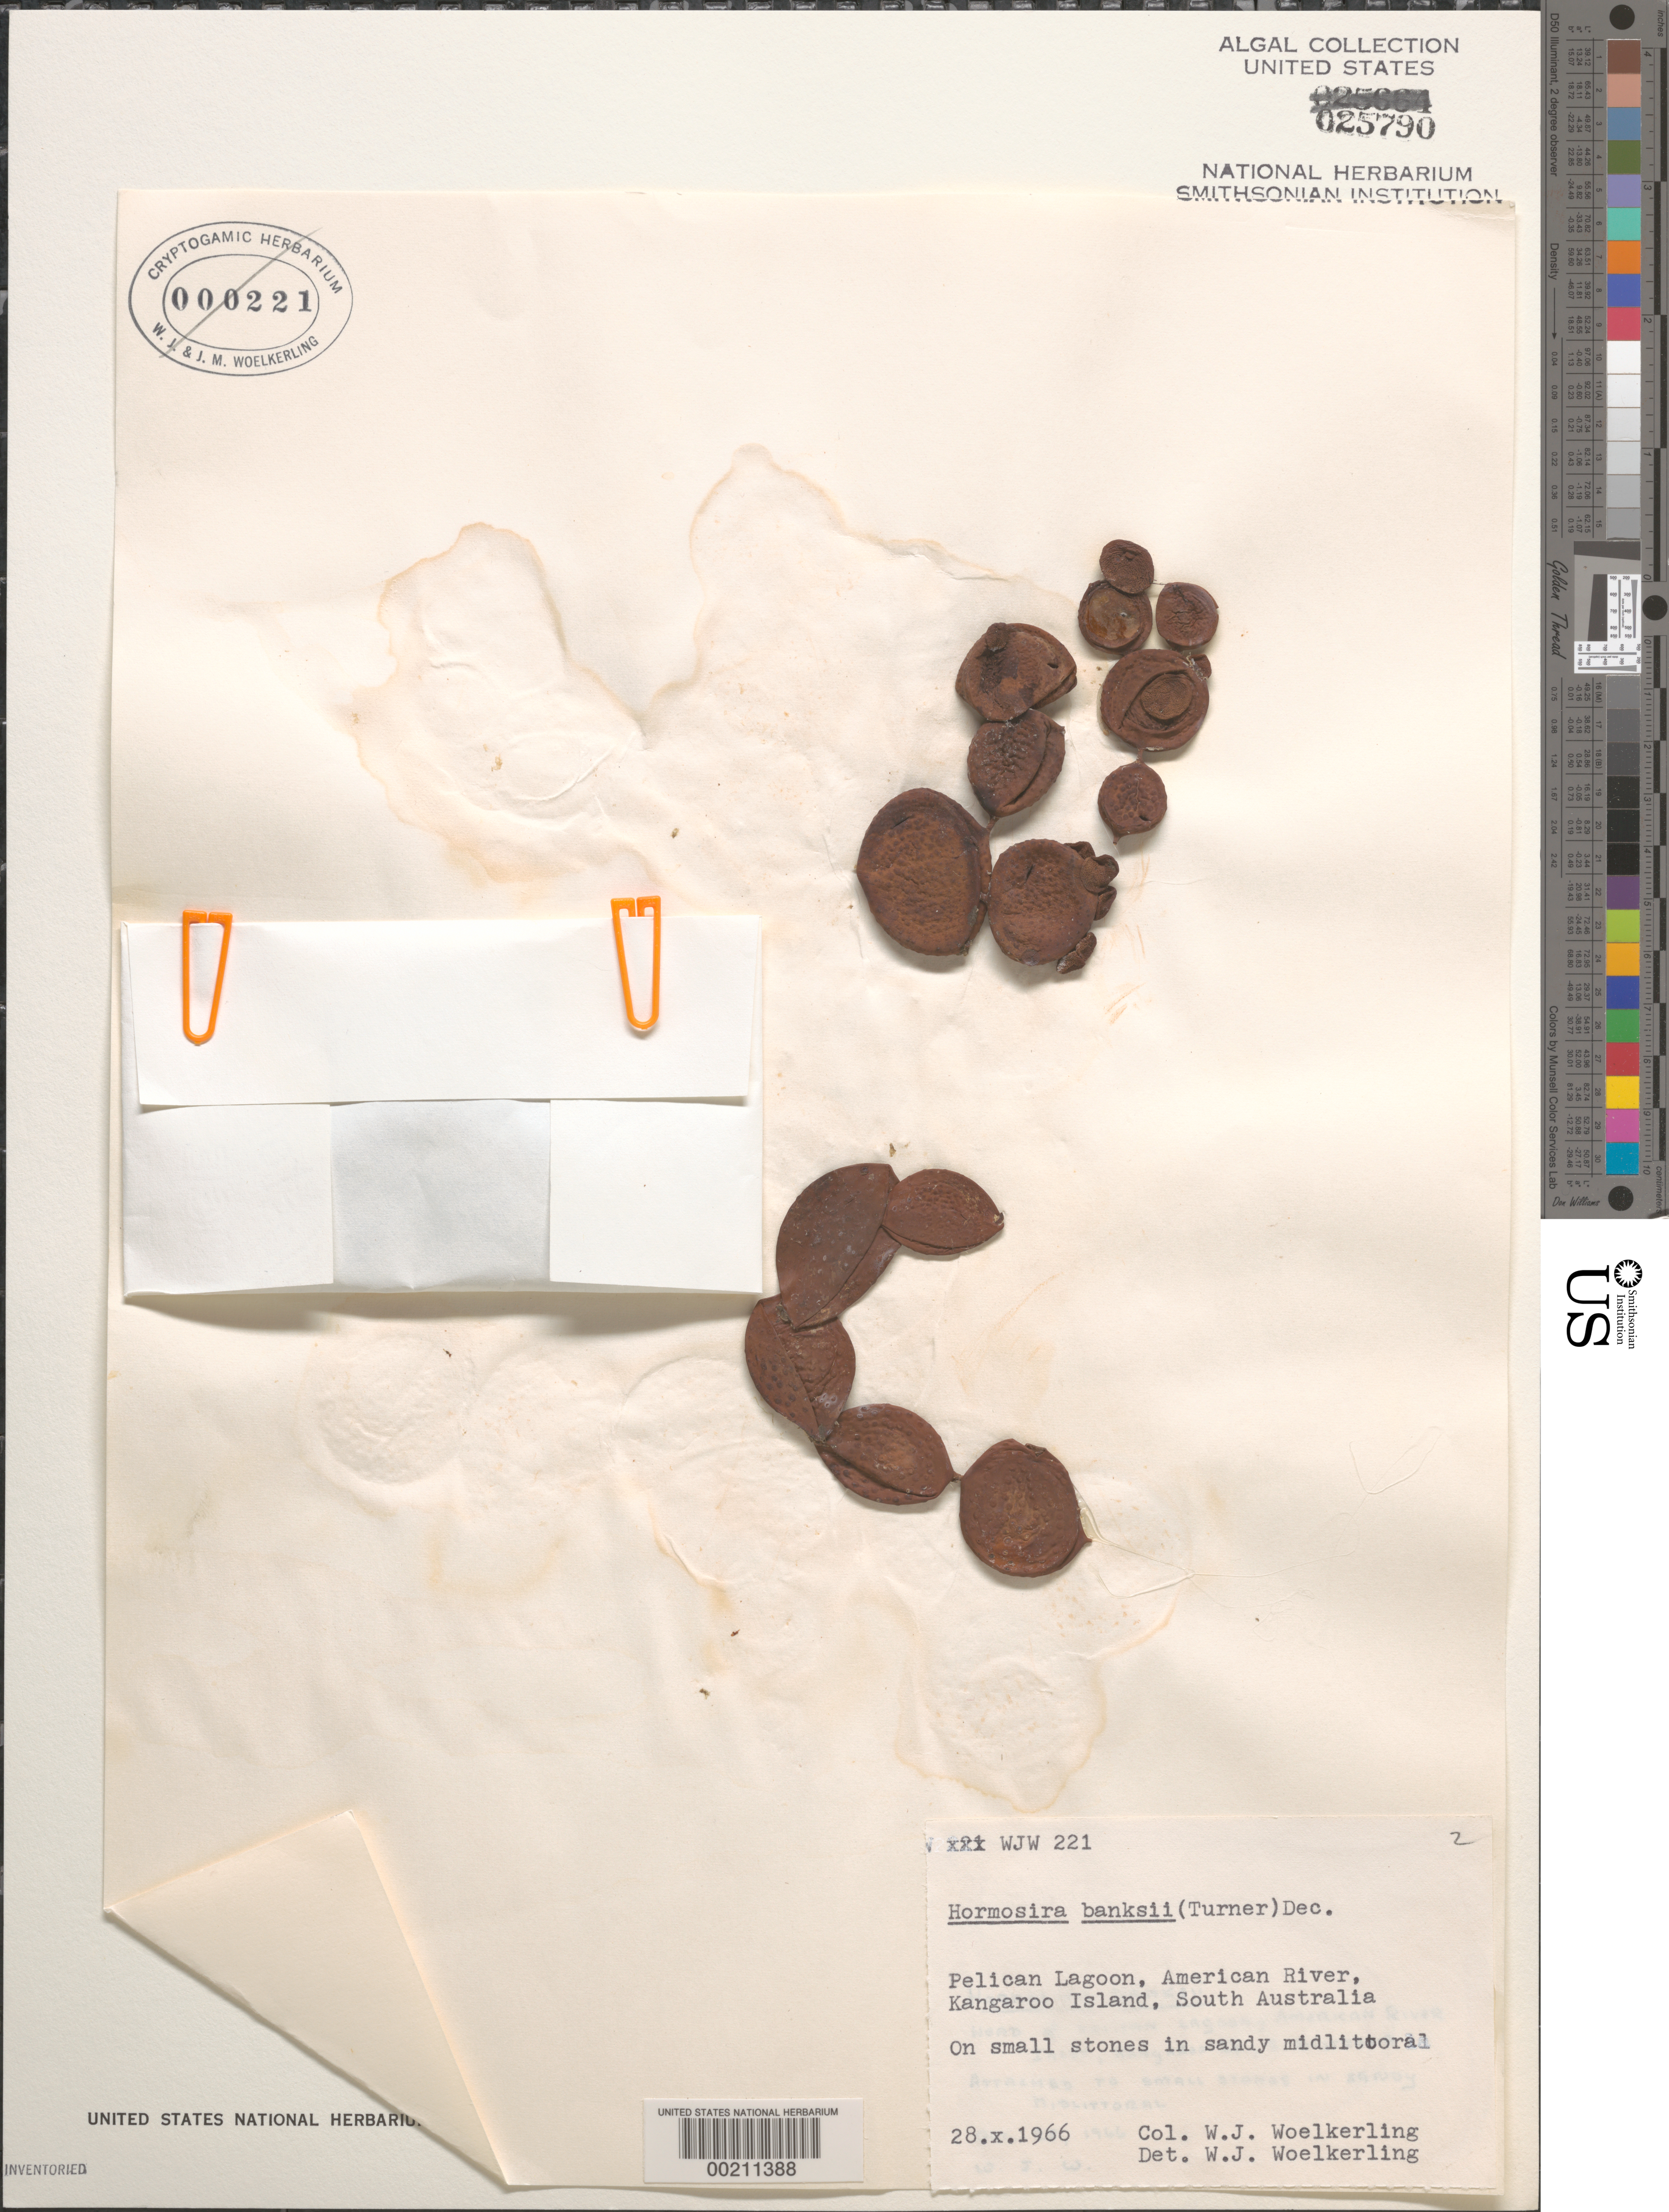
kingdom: Chromista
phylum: Ochrophyta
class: Phaeophyceae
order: Fucales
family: Hormosiraceae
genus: Hormosira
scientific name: Hormosira banksii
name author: (Turner) Decne.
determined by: Woelkerling, W. J.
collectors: W. Woelkerling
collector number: WJW 221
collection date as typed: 28 Oct 1966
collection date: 1966-10-28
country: Australia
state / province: South Australia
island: Kangaroo Island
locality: Pelican Lagoon, American River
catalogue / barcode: US 25790